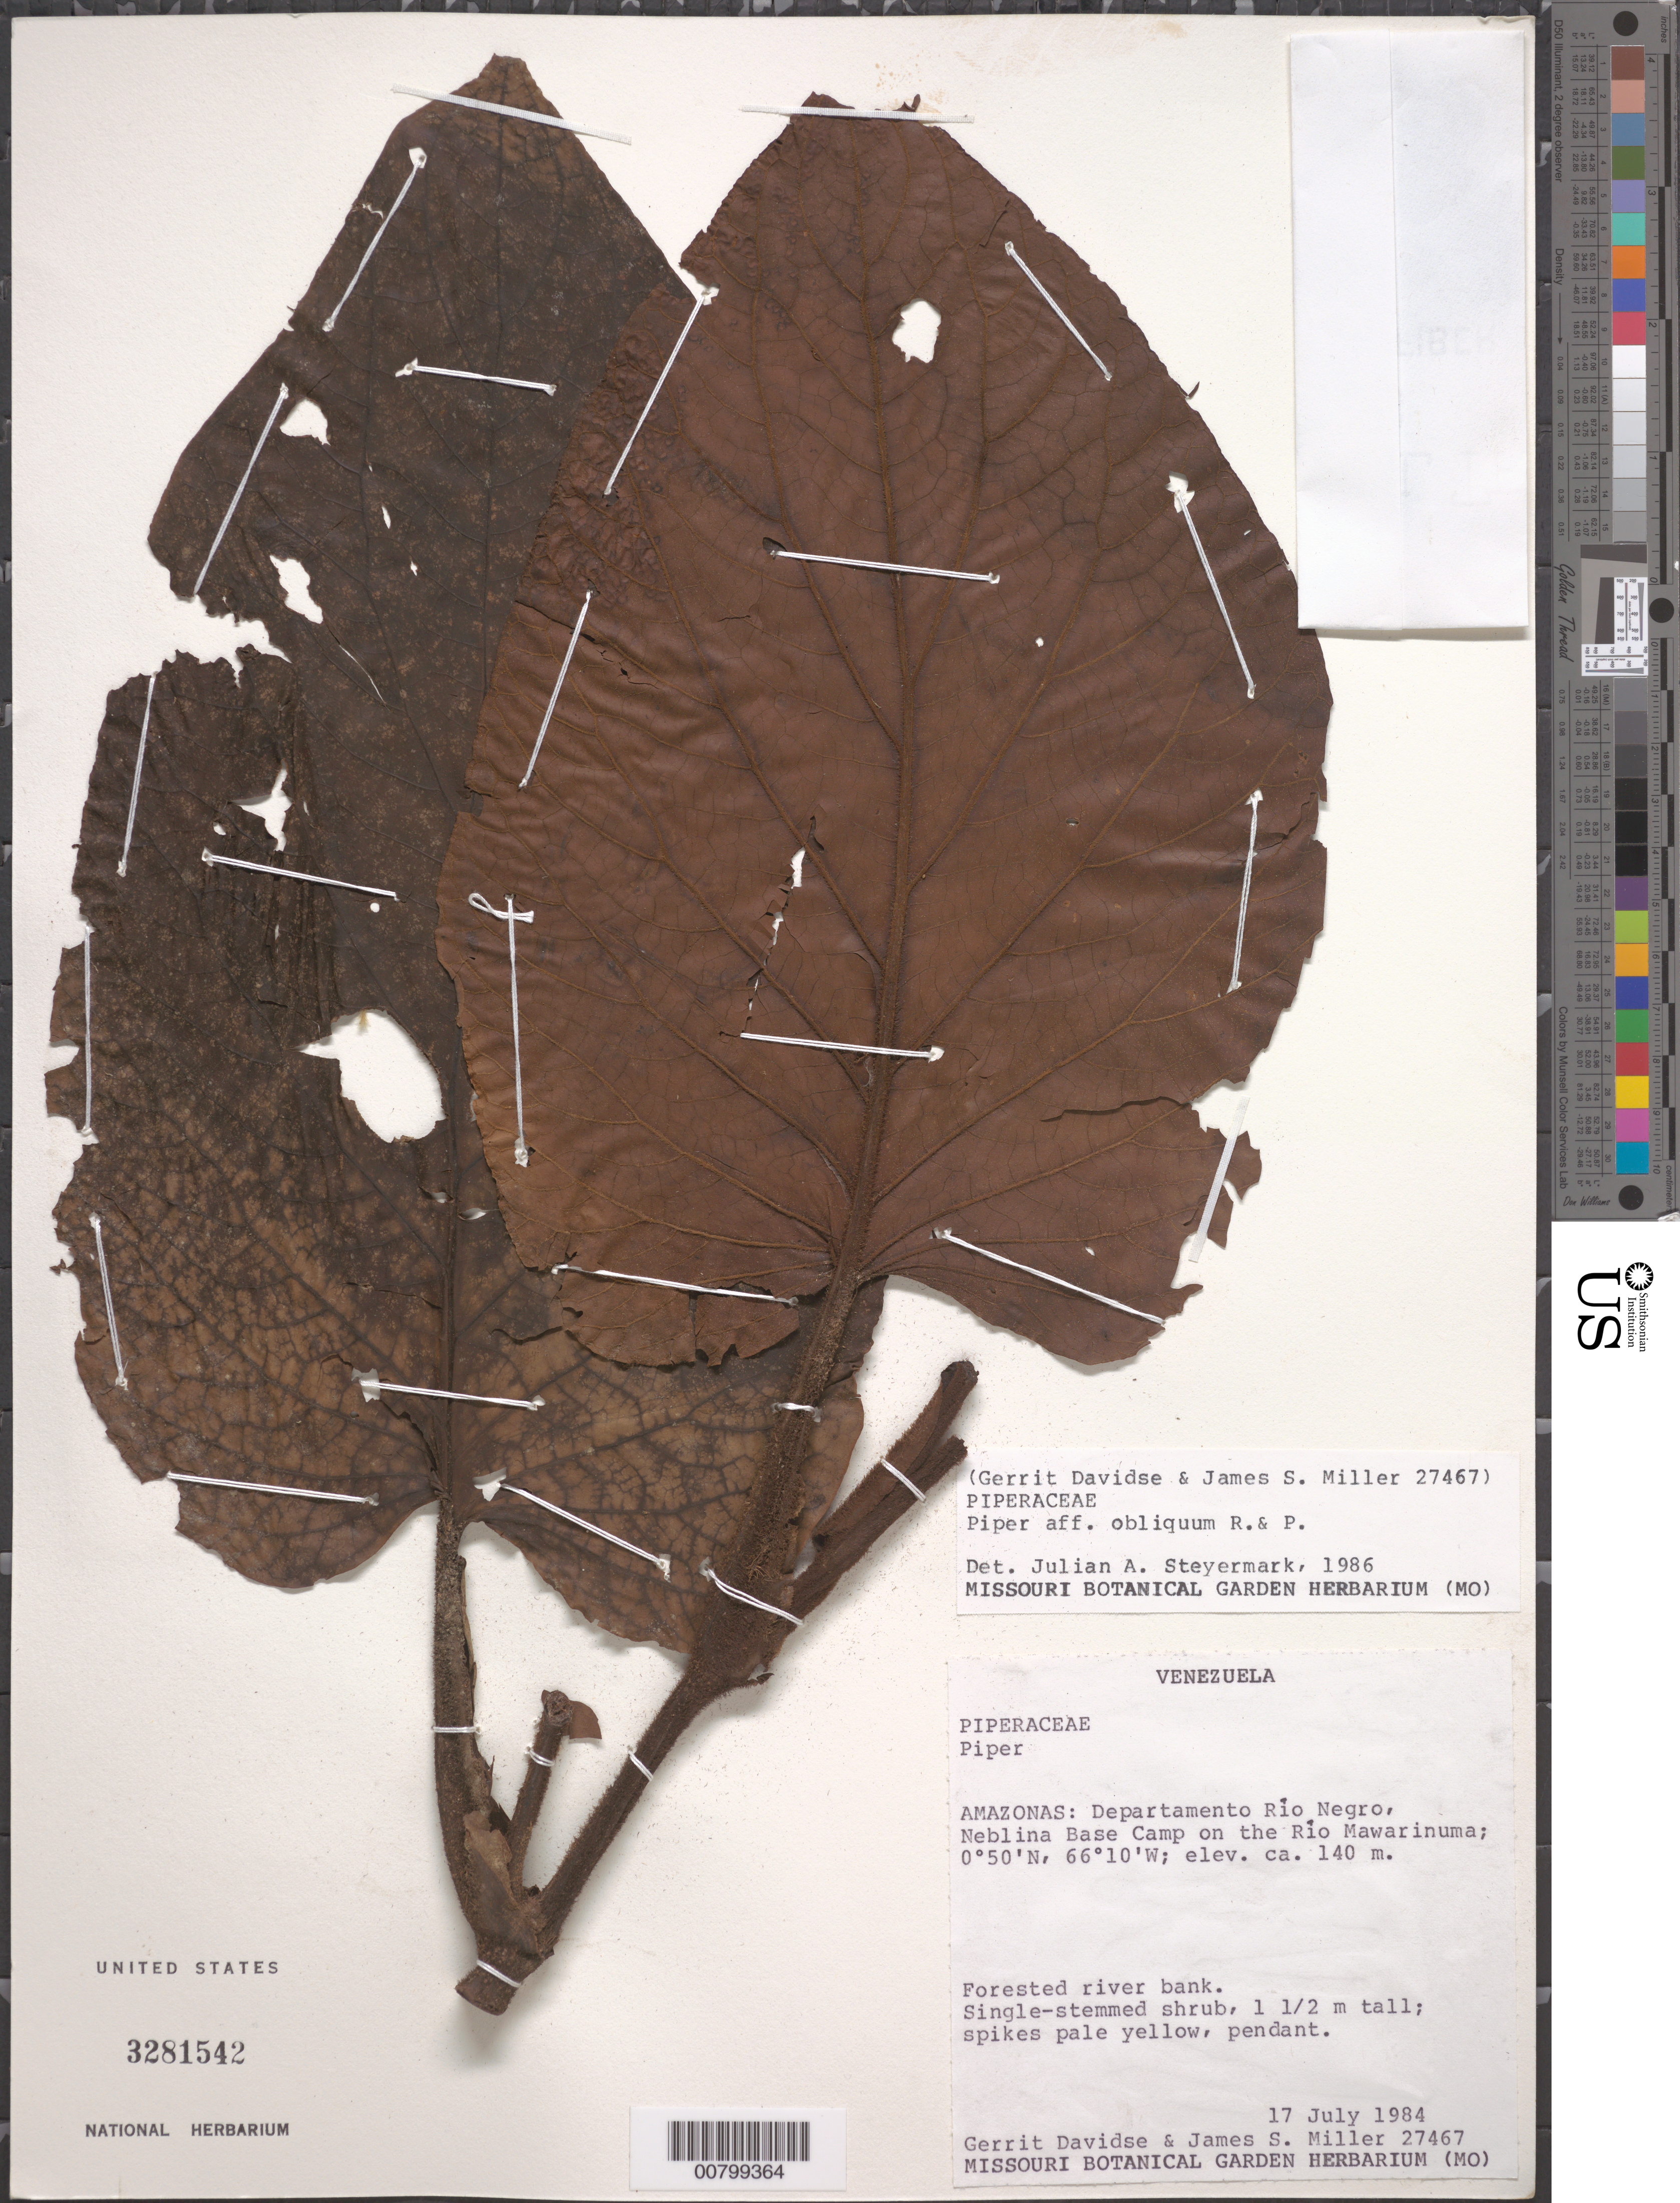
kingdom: Plantae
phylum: Tracheophyta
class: Magnoliopsida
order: Piperales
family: Piperaceae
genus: Piper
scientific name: Piper obliquum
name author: Ruiz & Pav.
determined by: Steyermark, Julian A., (VEN)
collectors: G. Davidse & J. S. Miller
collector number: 27467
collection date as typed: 17-Jul-84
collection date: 1984-07-17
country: Venezuela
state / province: Amazonas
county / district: Río Negro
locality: Neblina Base Camp, Río Mawarinuma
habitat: Forested river bank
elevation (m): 140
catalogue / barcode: US 3281542